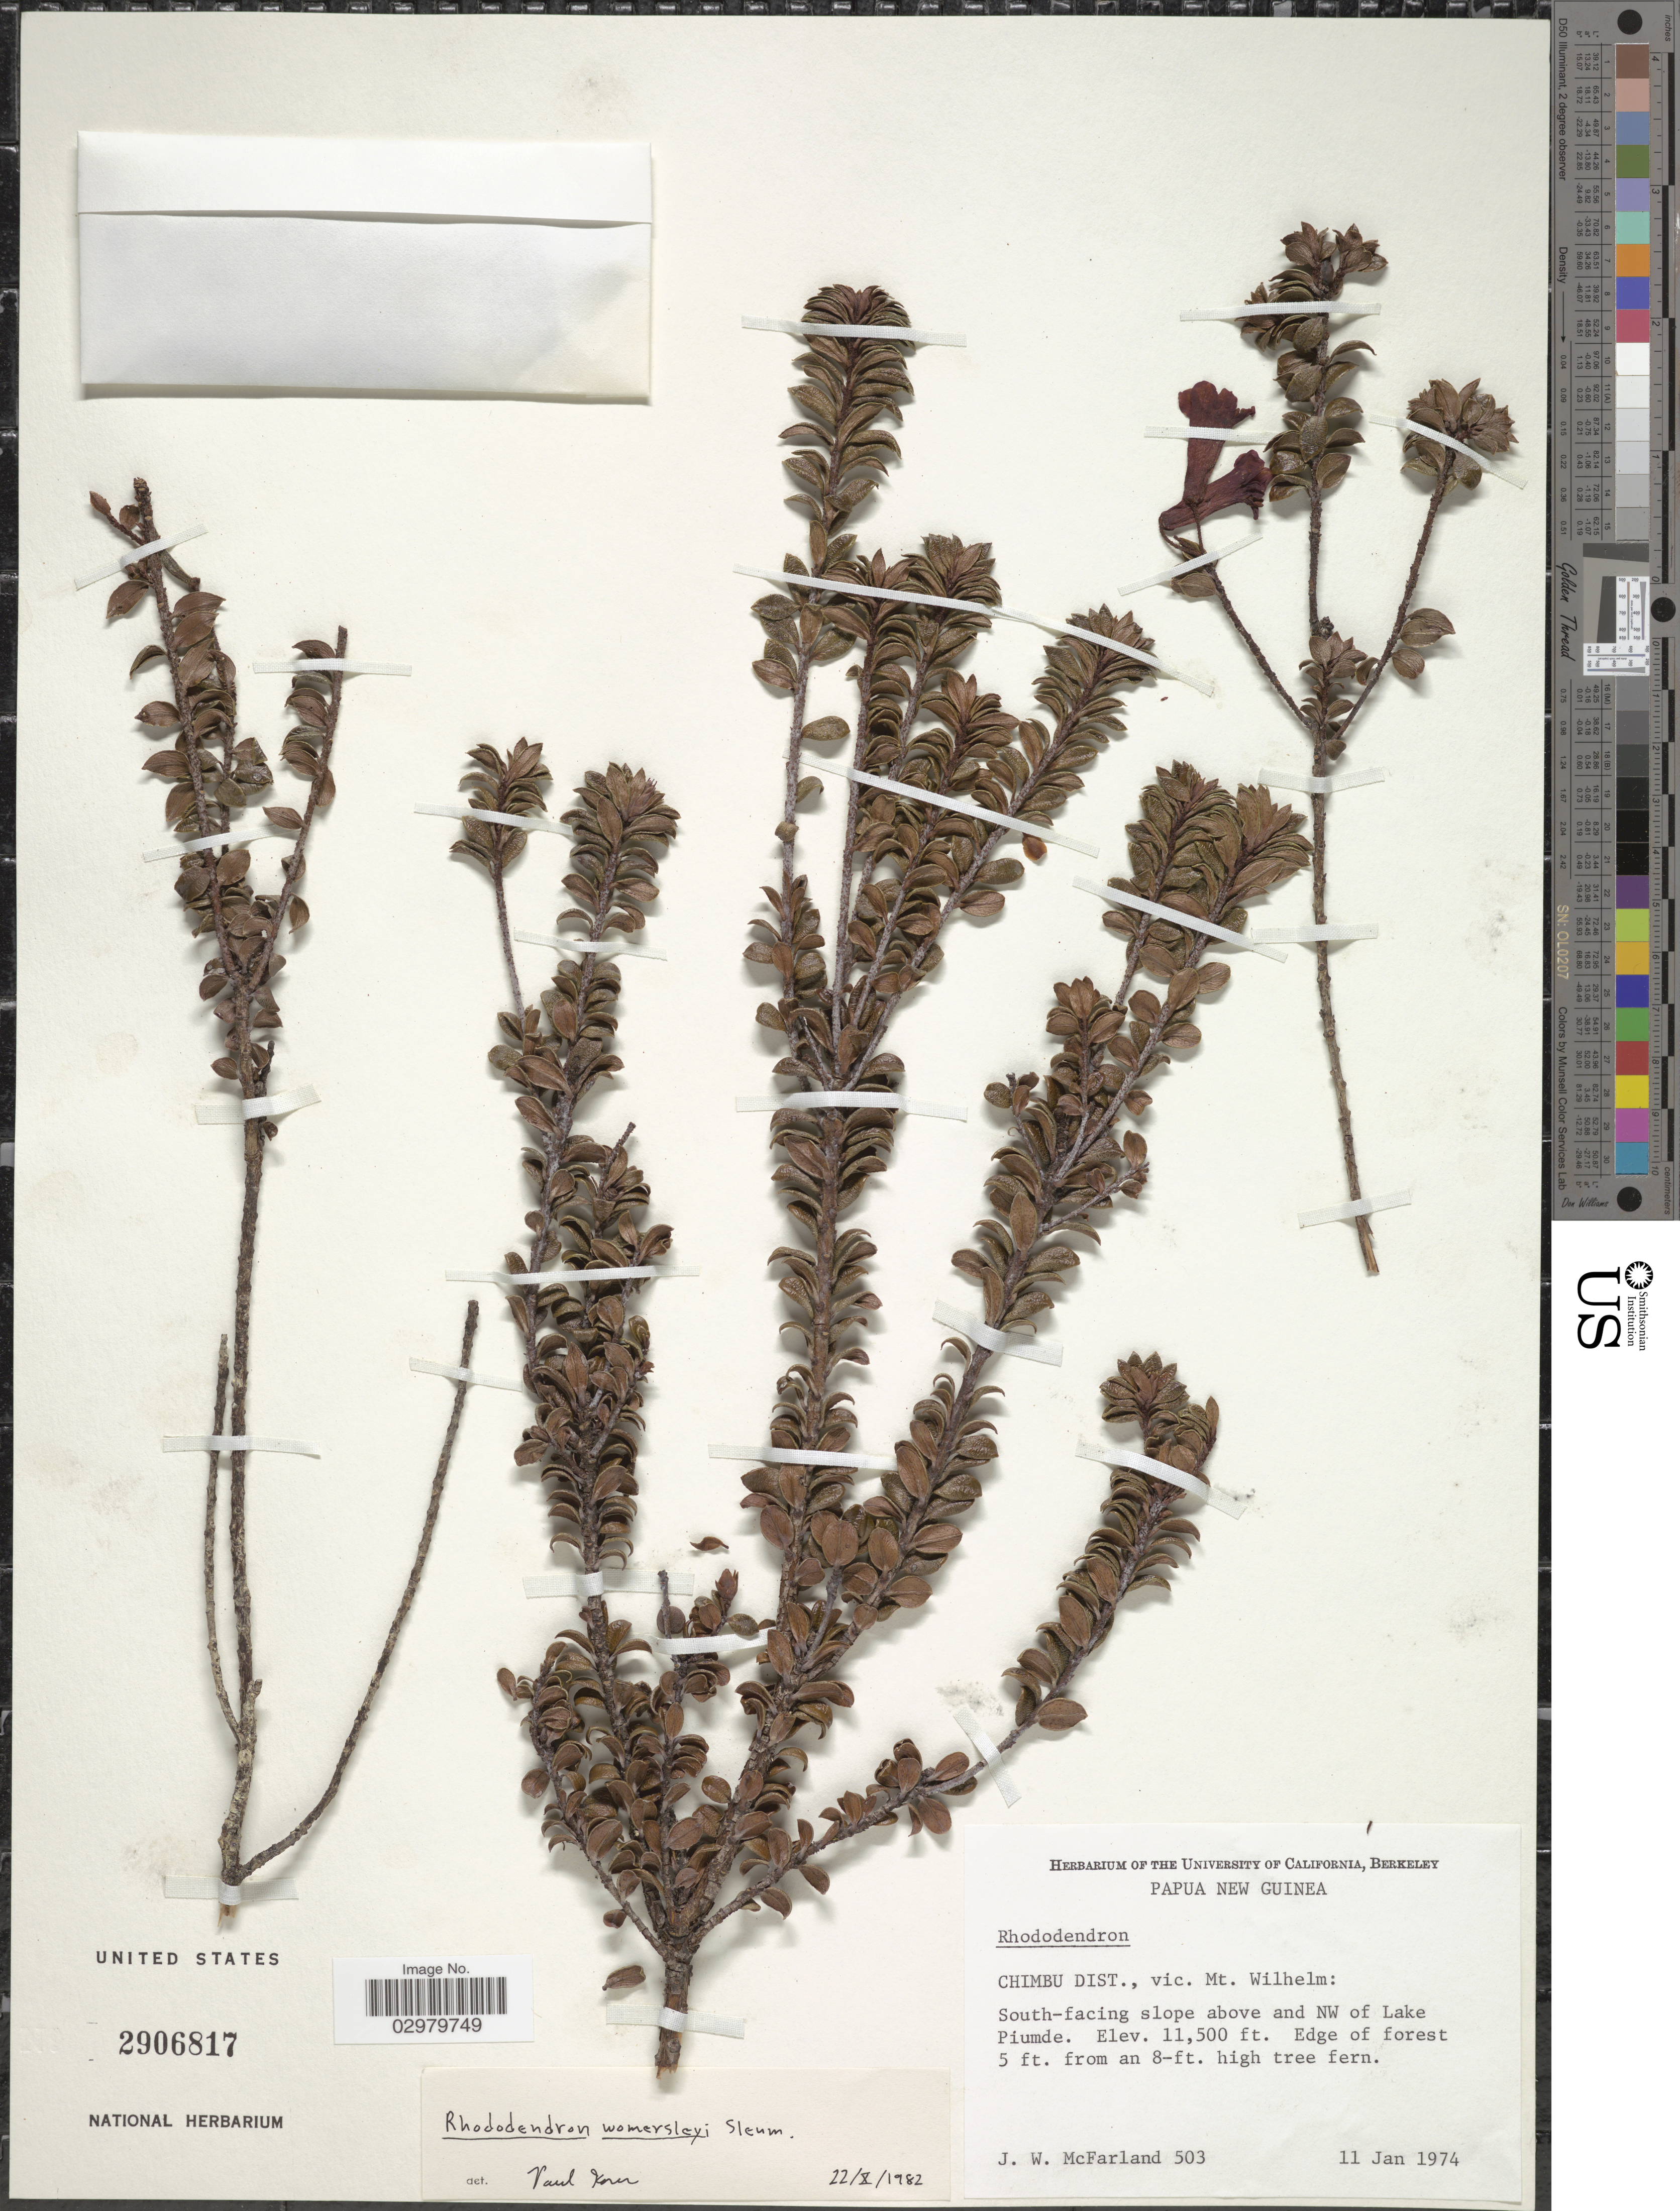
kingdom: Plantae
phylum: Tracheophyta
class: Magnoliopsida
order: Ericales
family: Ericaceae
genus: Rhododendron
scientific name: Rhododendron womersleyi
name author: Sleumer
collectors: J. Mcfarland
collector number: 503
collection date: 1974-01-11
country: Papua New Guinea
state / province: Chimbu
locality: Chimbu Dist., vic. Mt. Wilhelm: South-facing slope above and NW of Lake Piumde.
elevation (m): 3505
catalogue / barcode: US 2906817